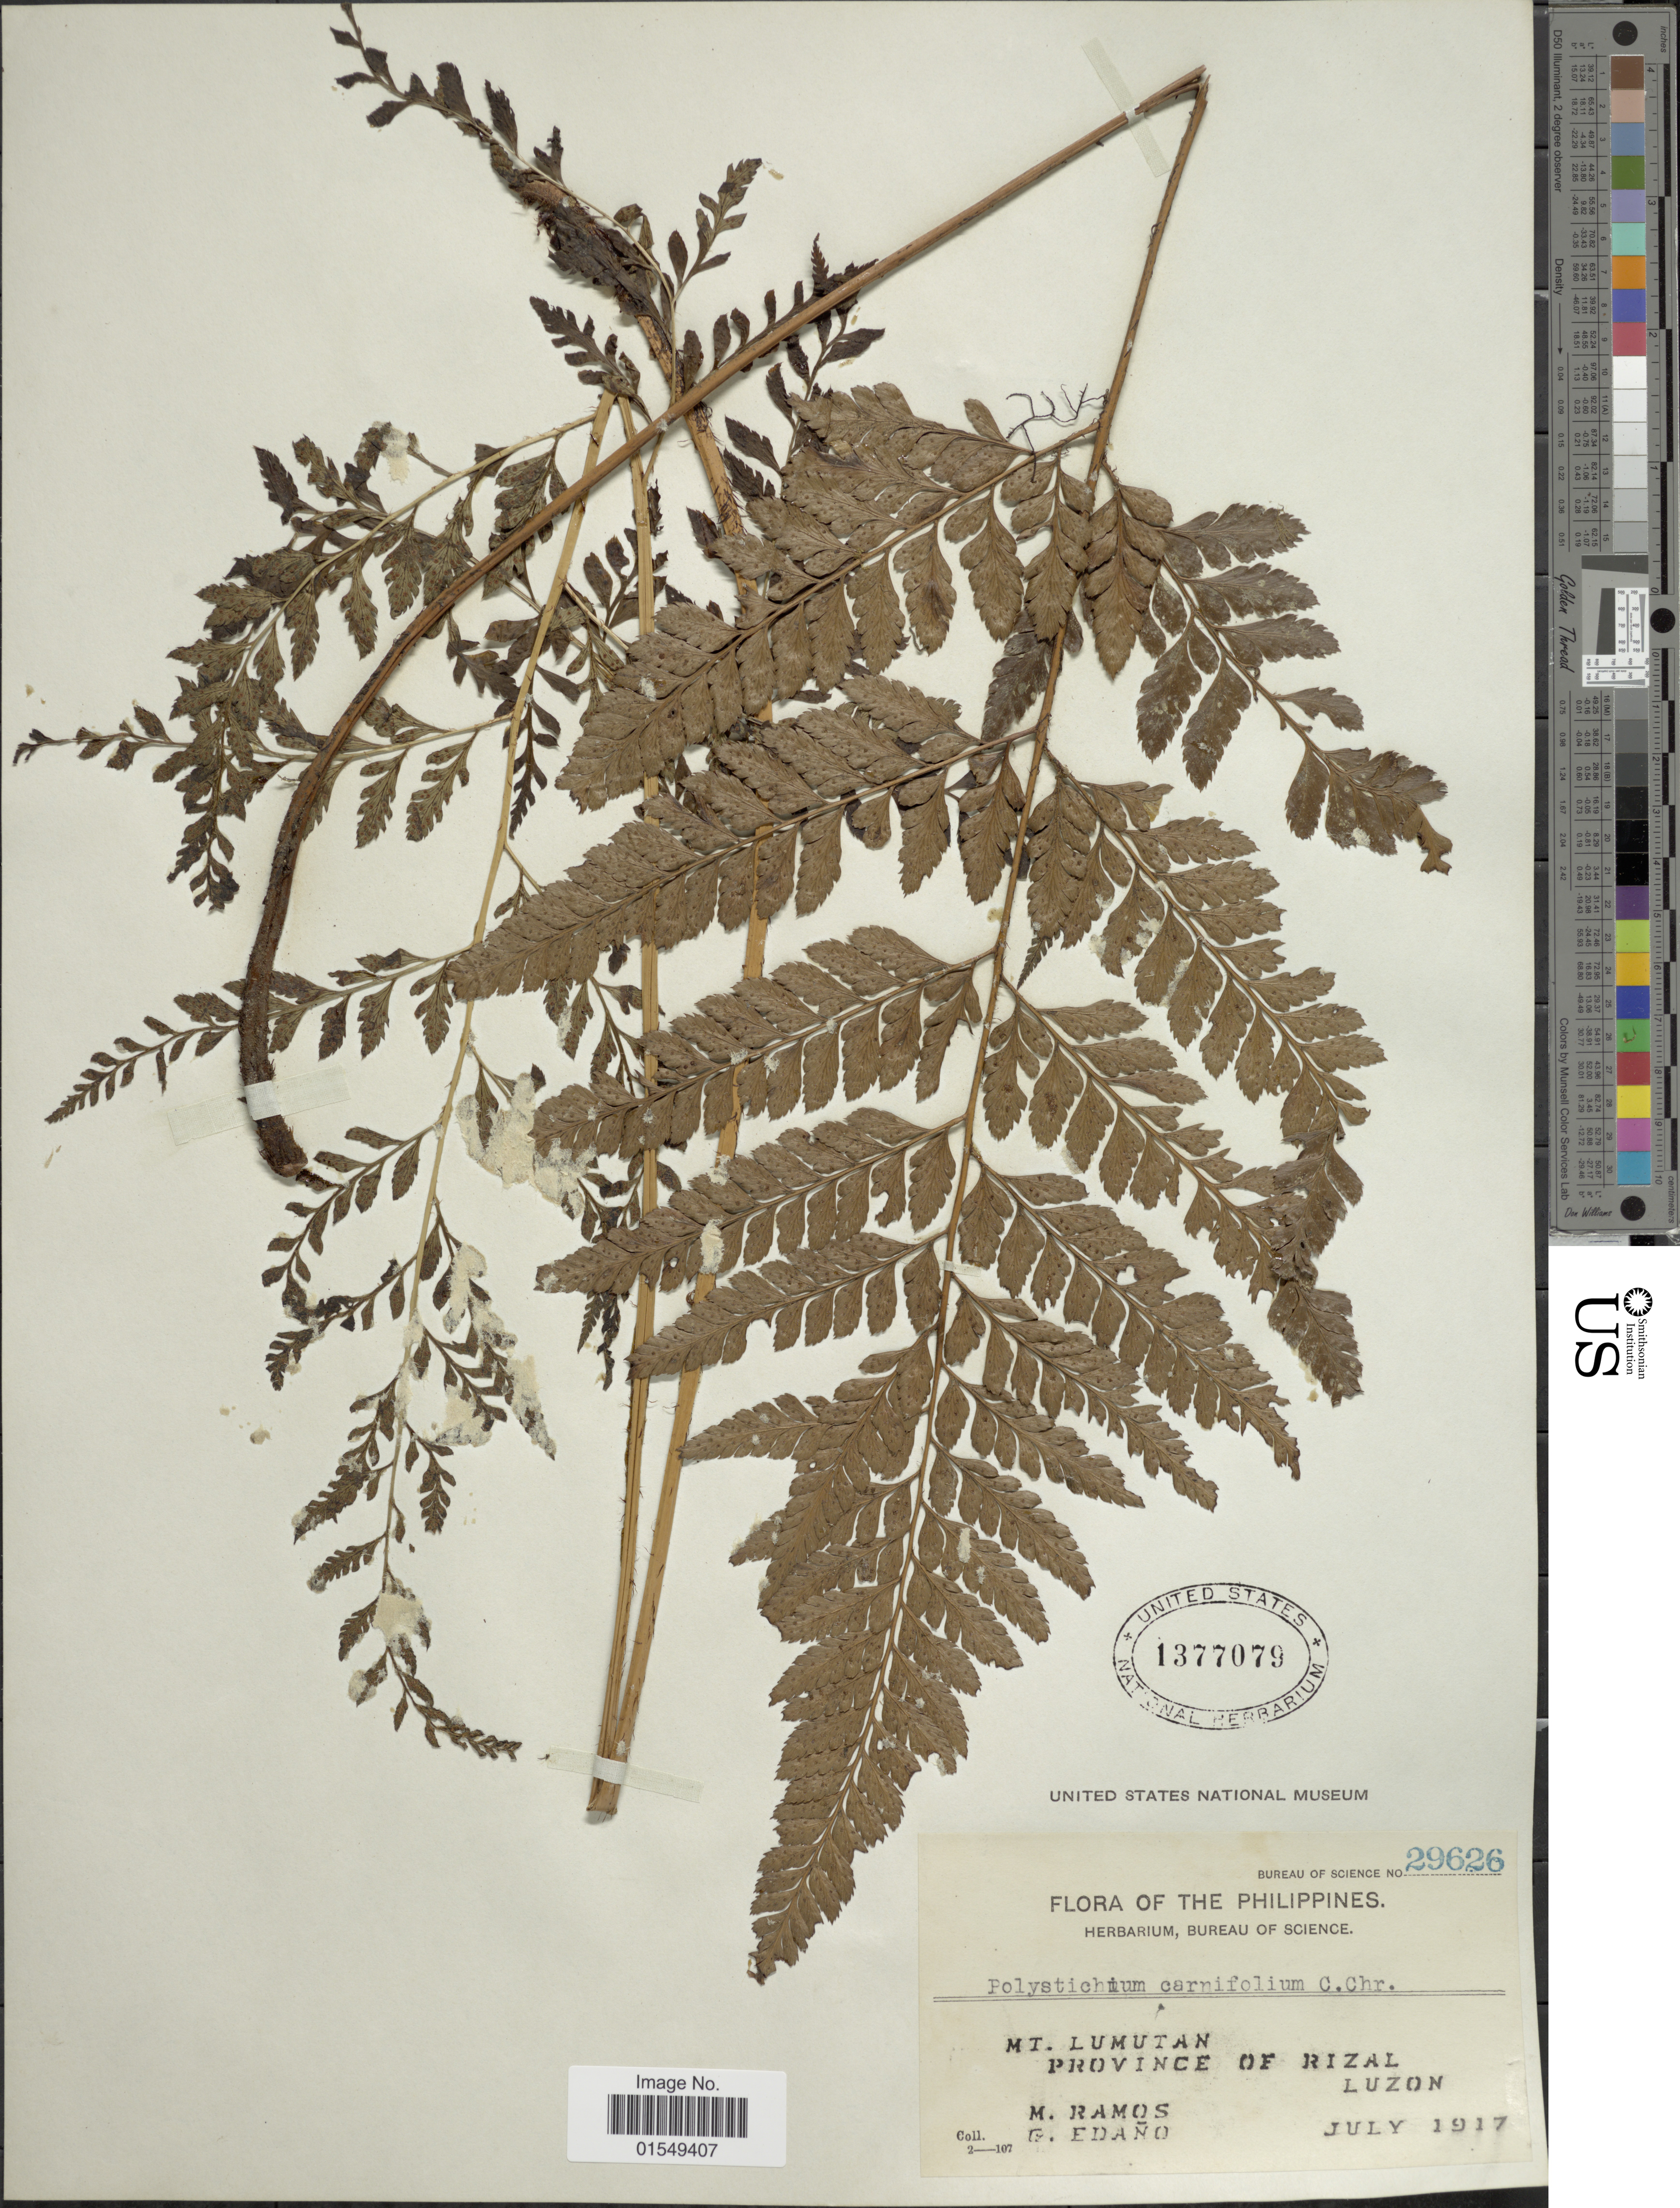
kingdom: Plantae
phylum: Tracheophyta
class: Polypodiopsida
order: Polypodiales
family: Dryopteridaceae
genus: Arachniodes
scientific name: Arachniodes carvifolia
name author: (Kunze) Ching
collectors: M. Ramos & G. Edaño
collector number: Bureau of Science 29626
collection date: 1917-07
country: Philippines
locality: Mt. Lumutan, Province of Rizal, Luzon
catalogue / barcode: US 1377079